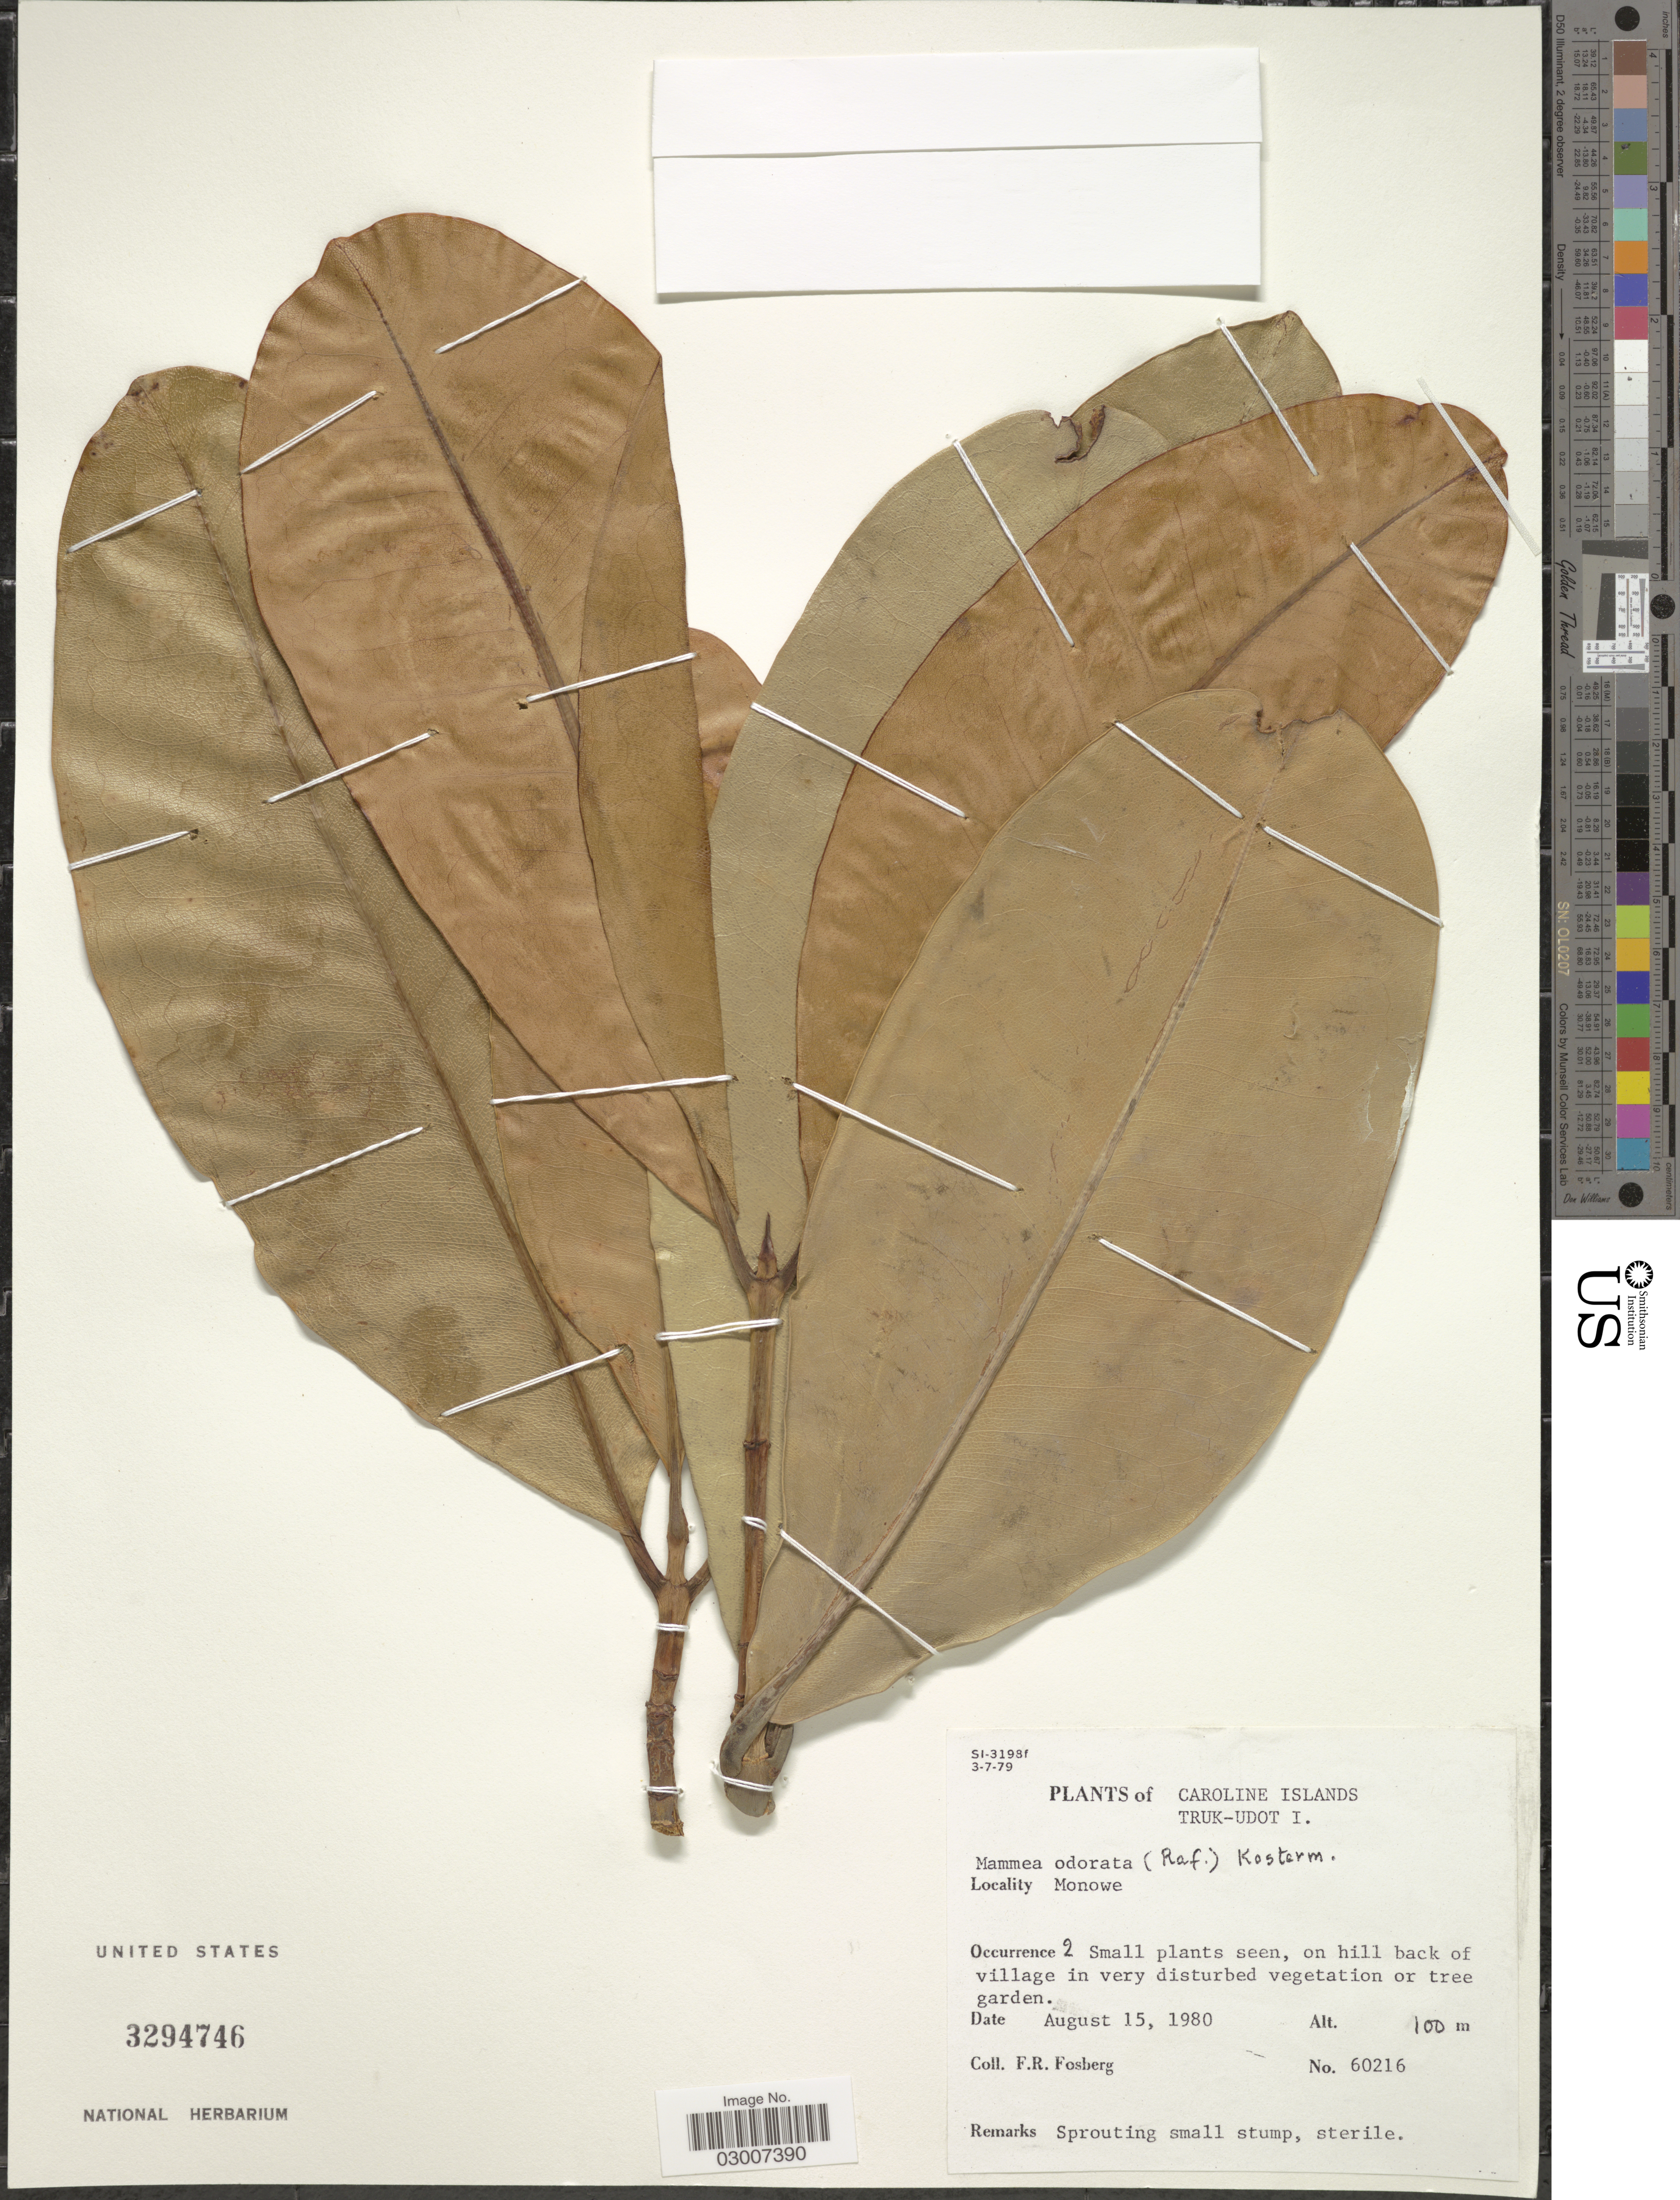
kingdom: Plantae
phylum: Tracheophyta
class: Magnoliopsida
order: Malpighiales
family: Calophyllaceae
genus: Mammea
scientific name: Mammea odorata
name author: (Raf.) Kosterm.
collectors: F. R. Fosberg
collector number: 60216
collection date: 1980-08-15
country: Micronesia, Federated States of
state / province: Truk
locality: Caroline Islands. Truk-Udot I. Monowe.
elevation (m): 100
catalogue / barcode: US 3294746